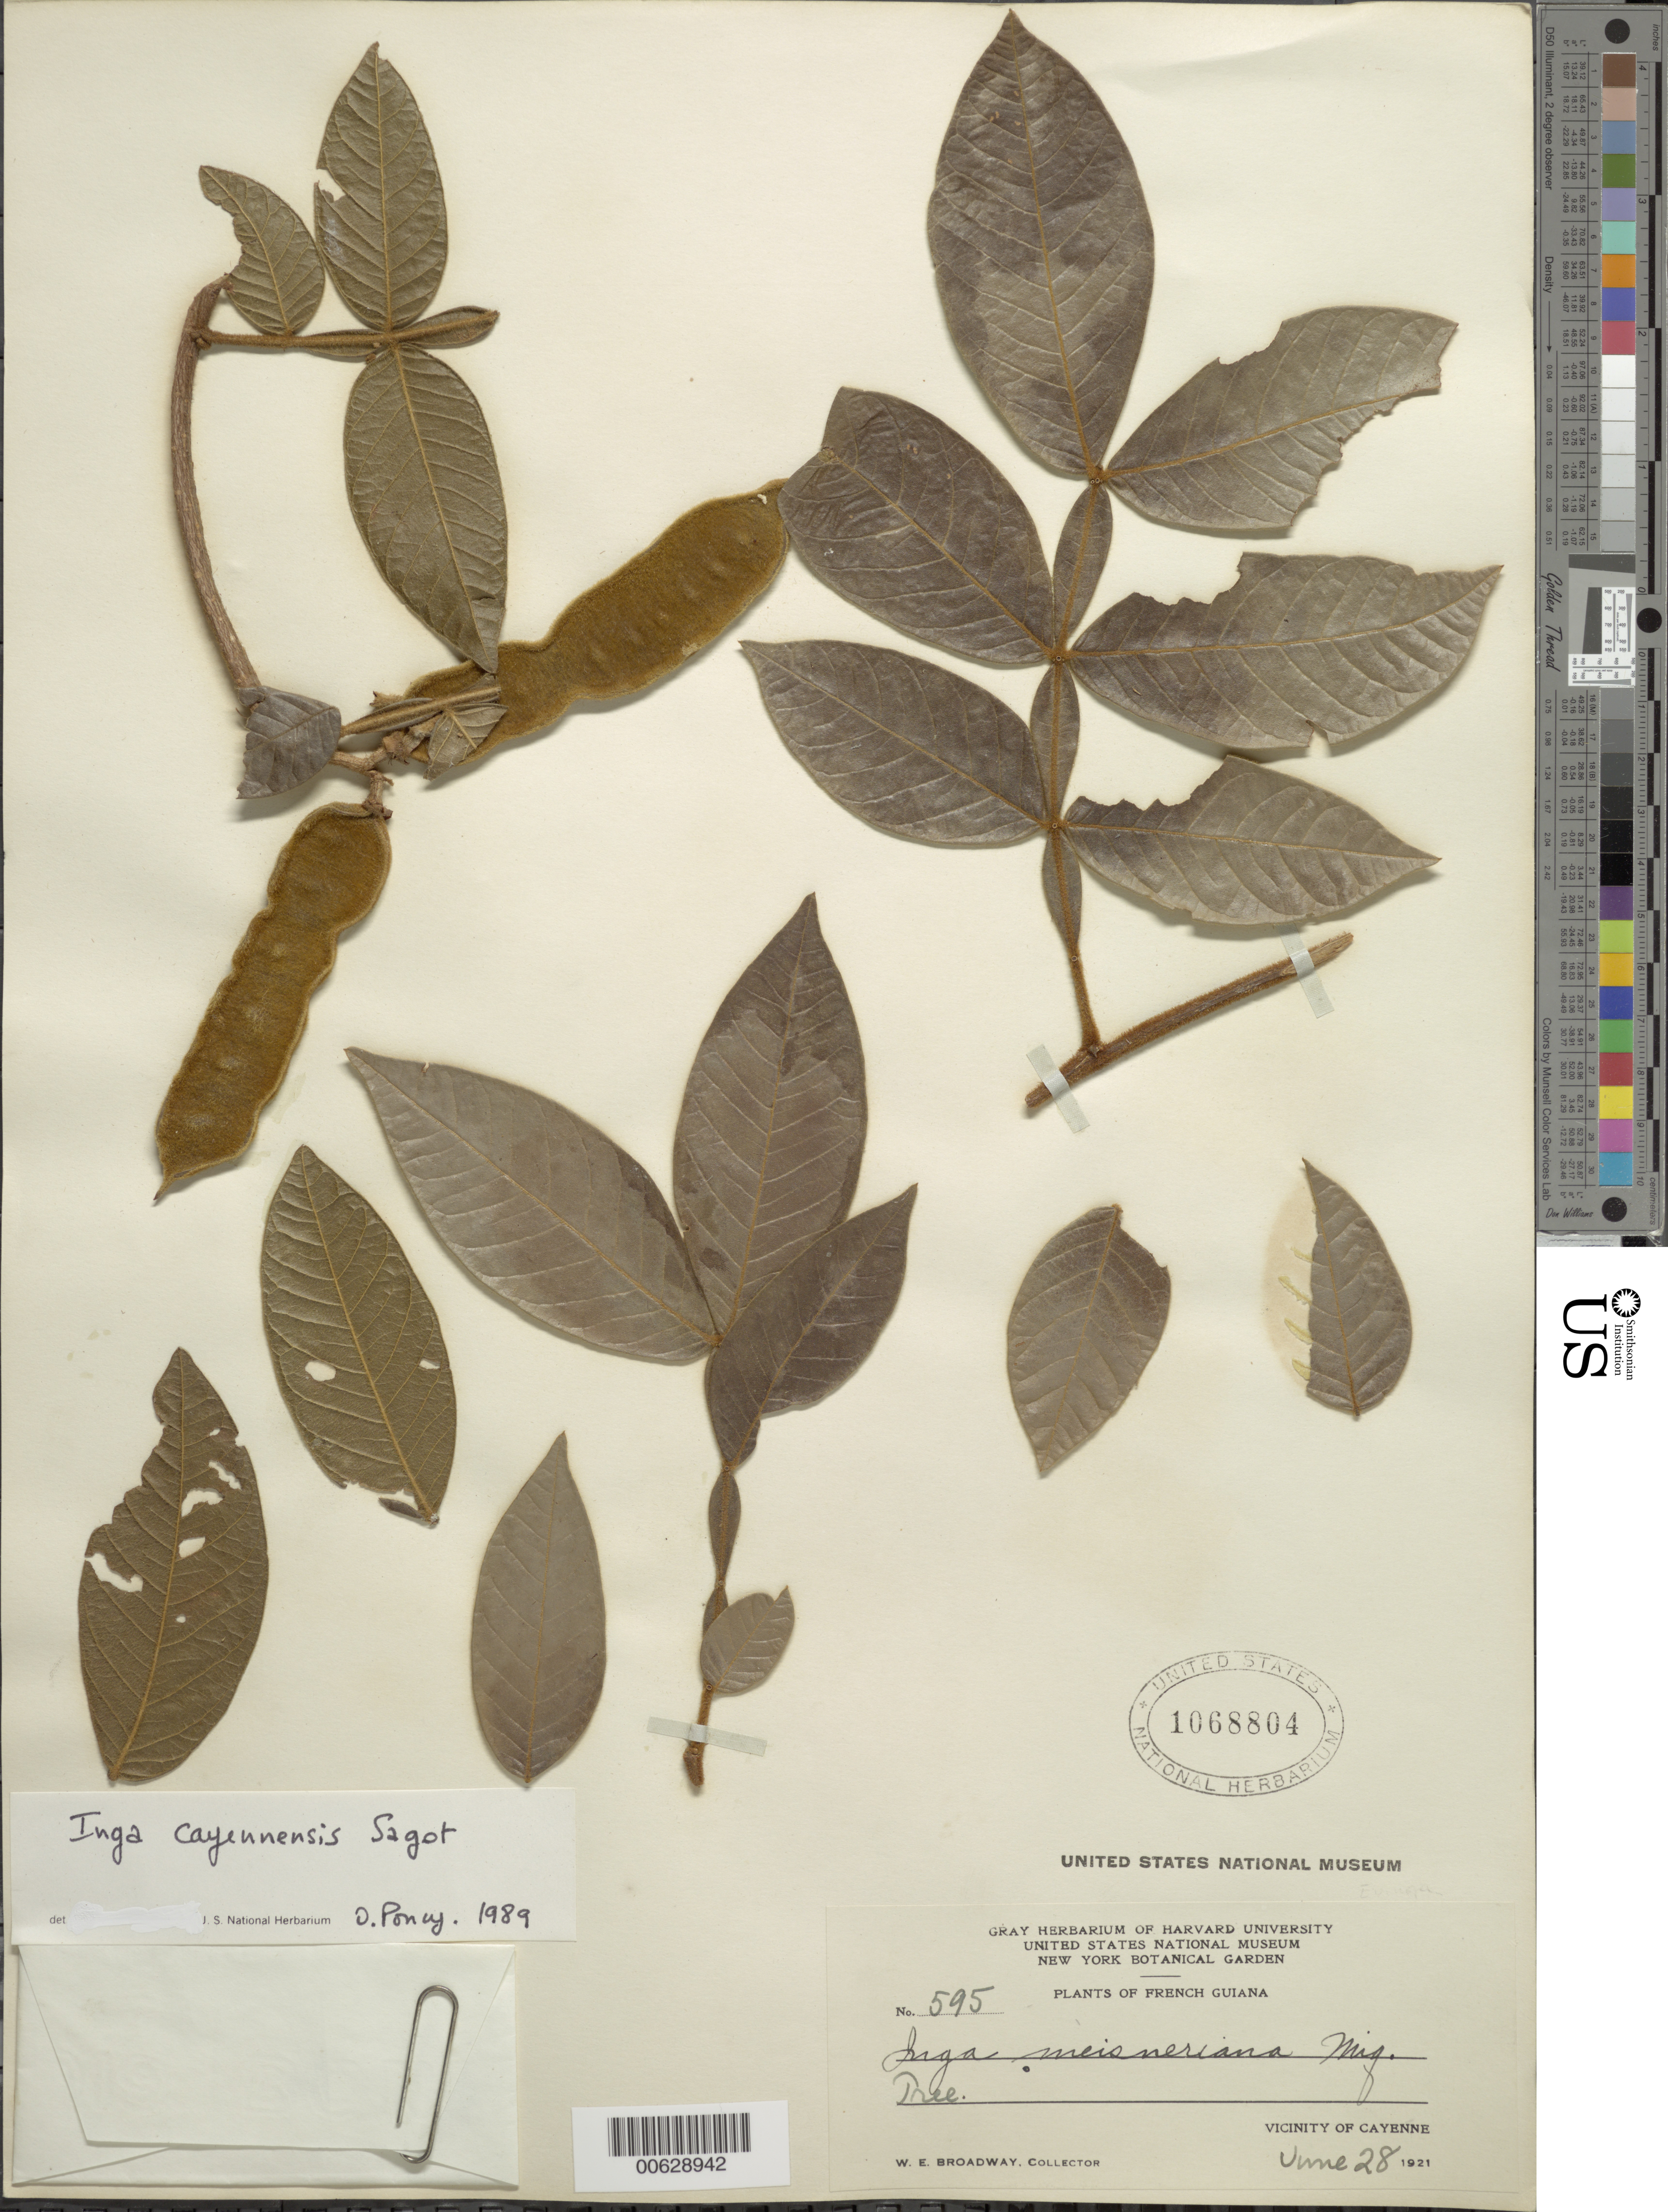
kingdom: Plantae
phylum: Tracheophyta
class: Magnoliopsida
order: Fabales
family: Fabaceae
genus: Inga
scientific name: Inga cayennensis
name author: Sagot ex Benth.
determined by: Poncy, O.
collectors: W. E. Broadway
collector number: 595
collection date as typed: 28-Jun-21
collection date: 1921-06-28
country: French Guiana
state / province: Cayenne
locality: Cayenne, vic.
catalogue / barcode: US 1068804